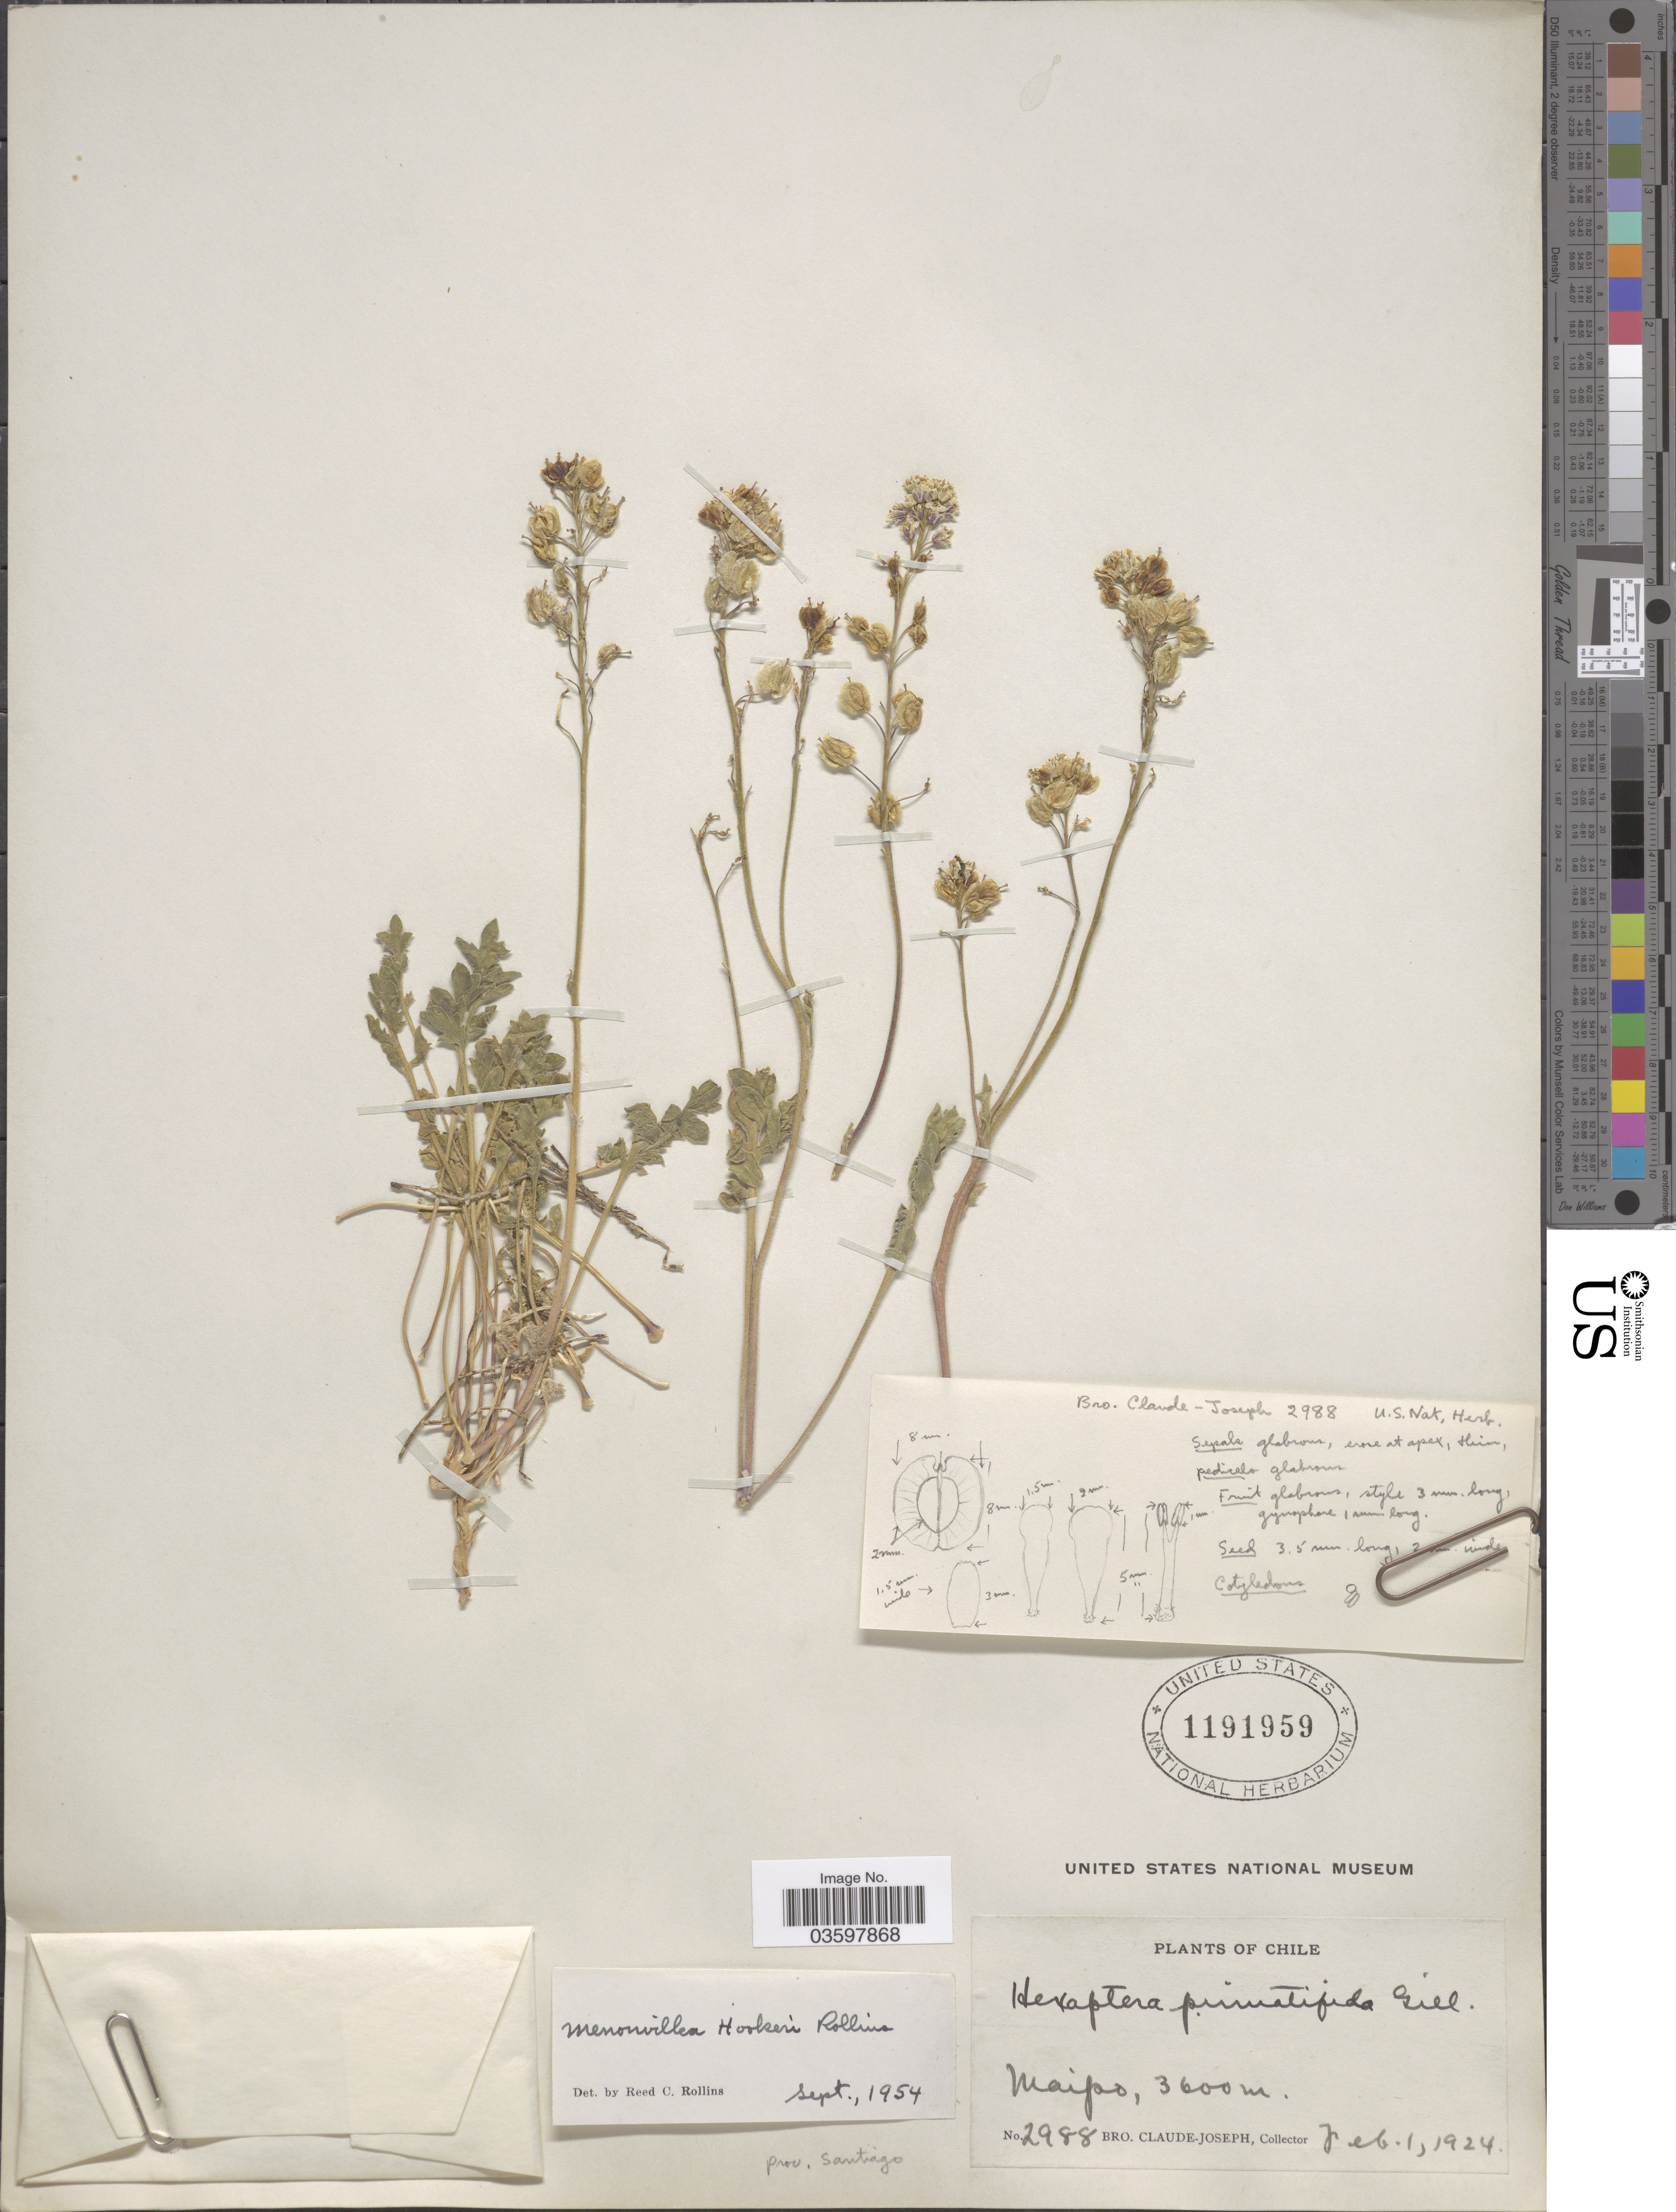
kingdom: Plantae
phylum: Tracheophyta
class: Magnoliopsida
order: Brassicales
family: Brassicaceae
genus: Menonvillea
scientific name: Menonvillea hookeri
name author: Rollins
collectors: Bro. Claude-Joseph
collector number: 2988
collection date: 1924-02-01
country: Chile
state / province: Región Metropolitana (RM)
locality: Maipo. Prov. Santiago.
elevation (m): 3600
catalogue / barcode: US 1191959